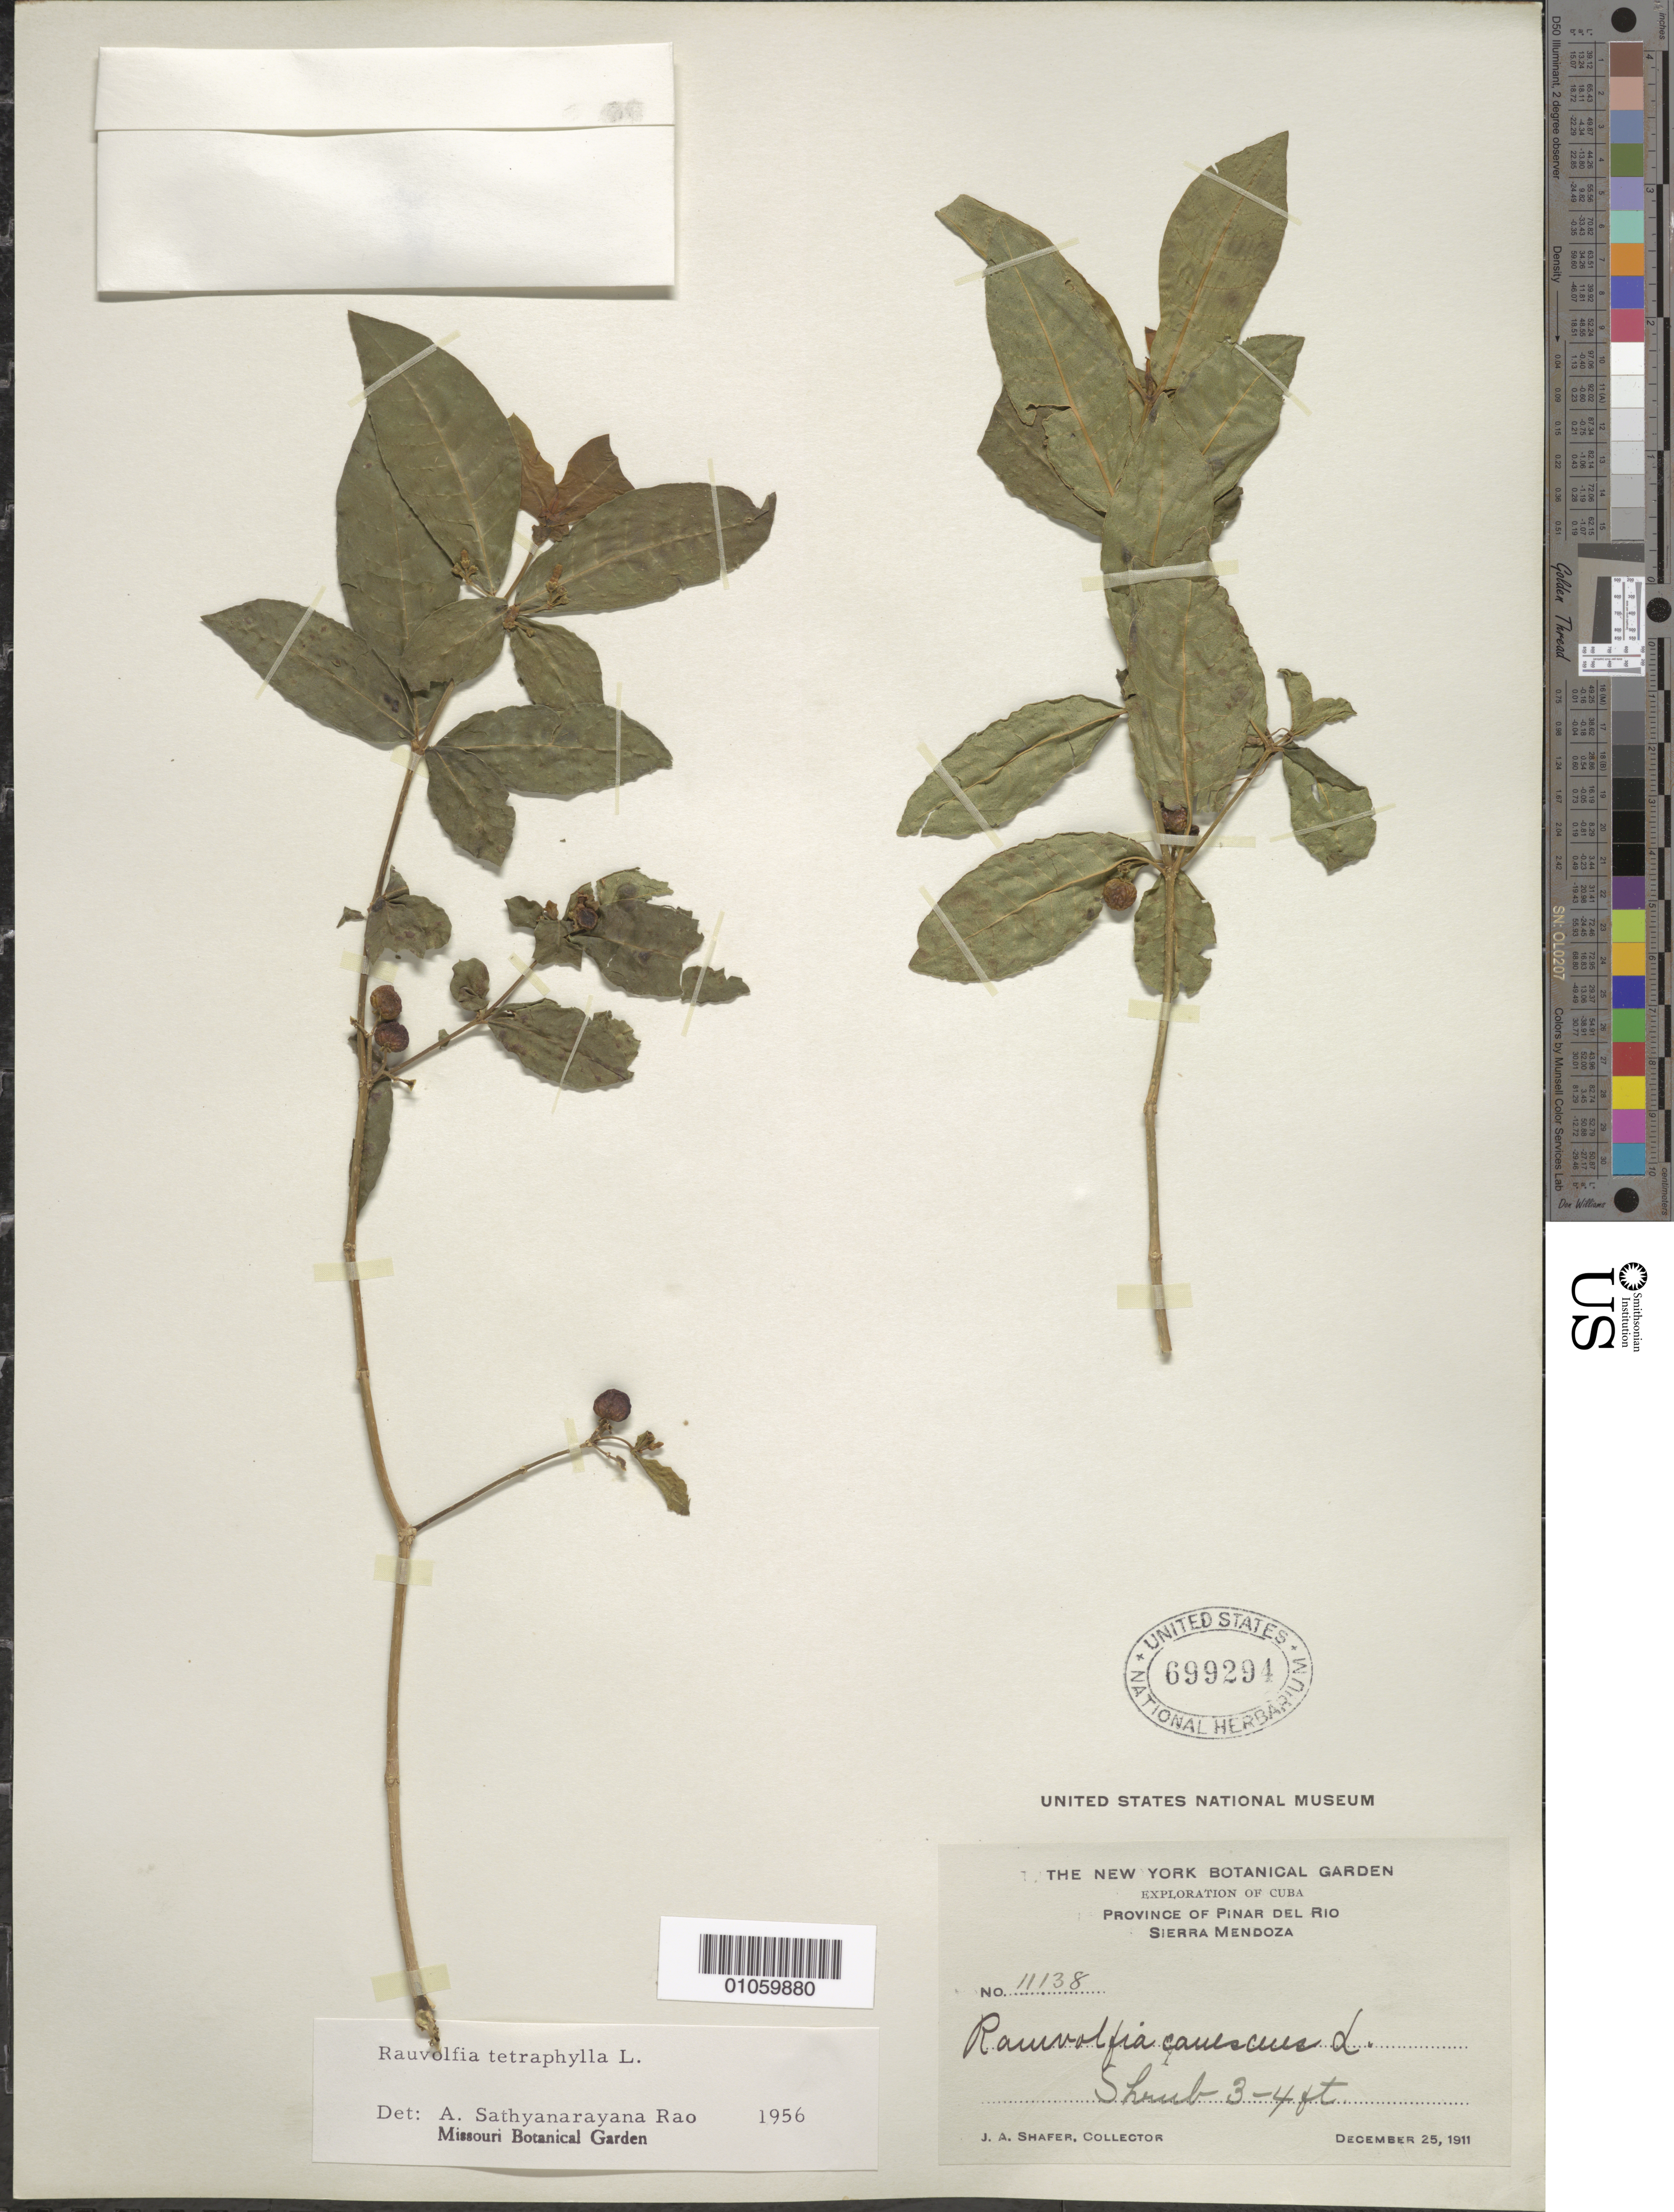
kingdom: Plantae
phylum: Tracheophyta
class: Magnoliopsida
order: Gentianales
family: Apocynaceae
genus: Rauvolfia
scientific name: Rauvolfia tetraphylla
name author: L.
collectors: J. A. Shafer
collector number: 11138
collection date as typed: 25 Dec 1911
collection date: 1911-12-25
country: Cuba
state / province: Pinar del Rio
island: Cuba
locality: Sierra Mendoza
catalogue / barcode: US 699294